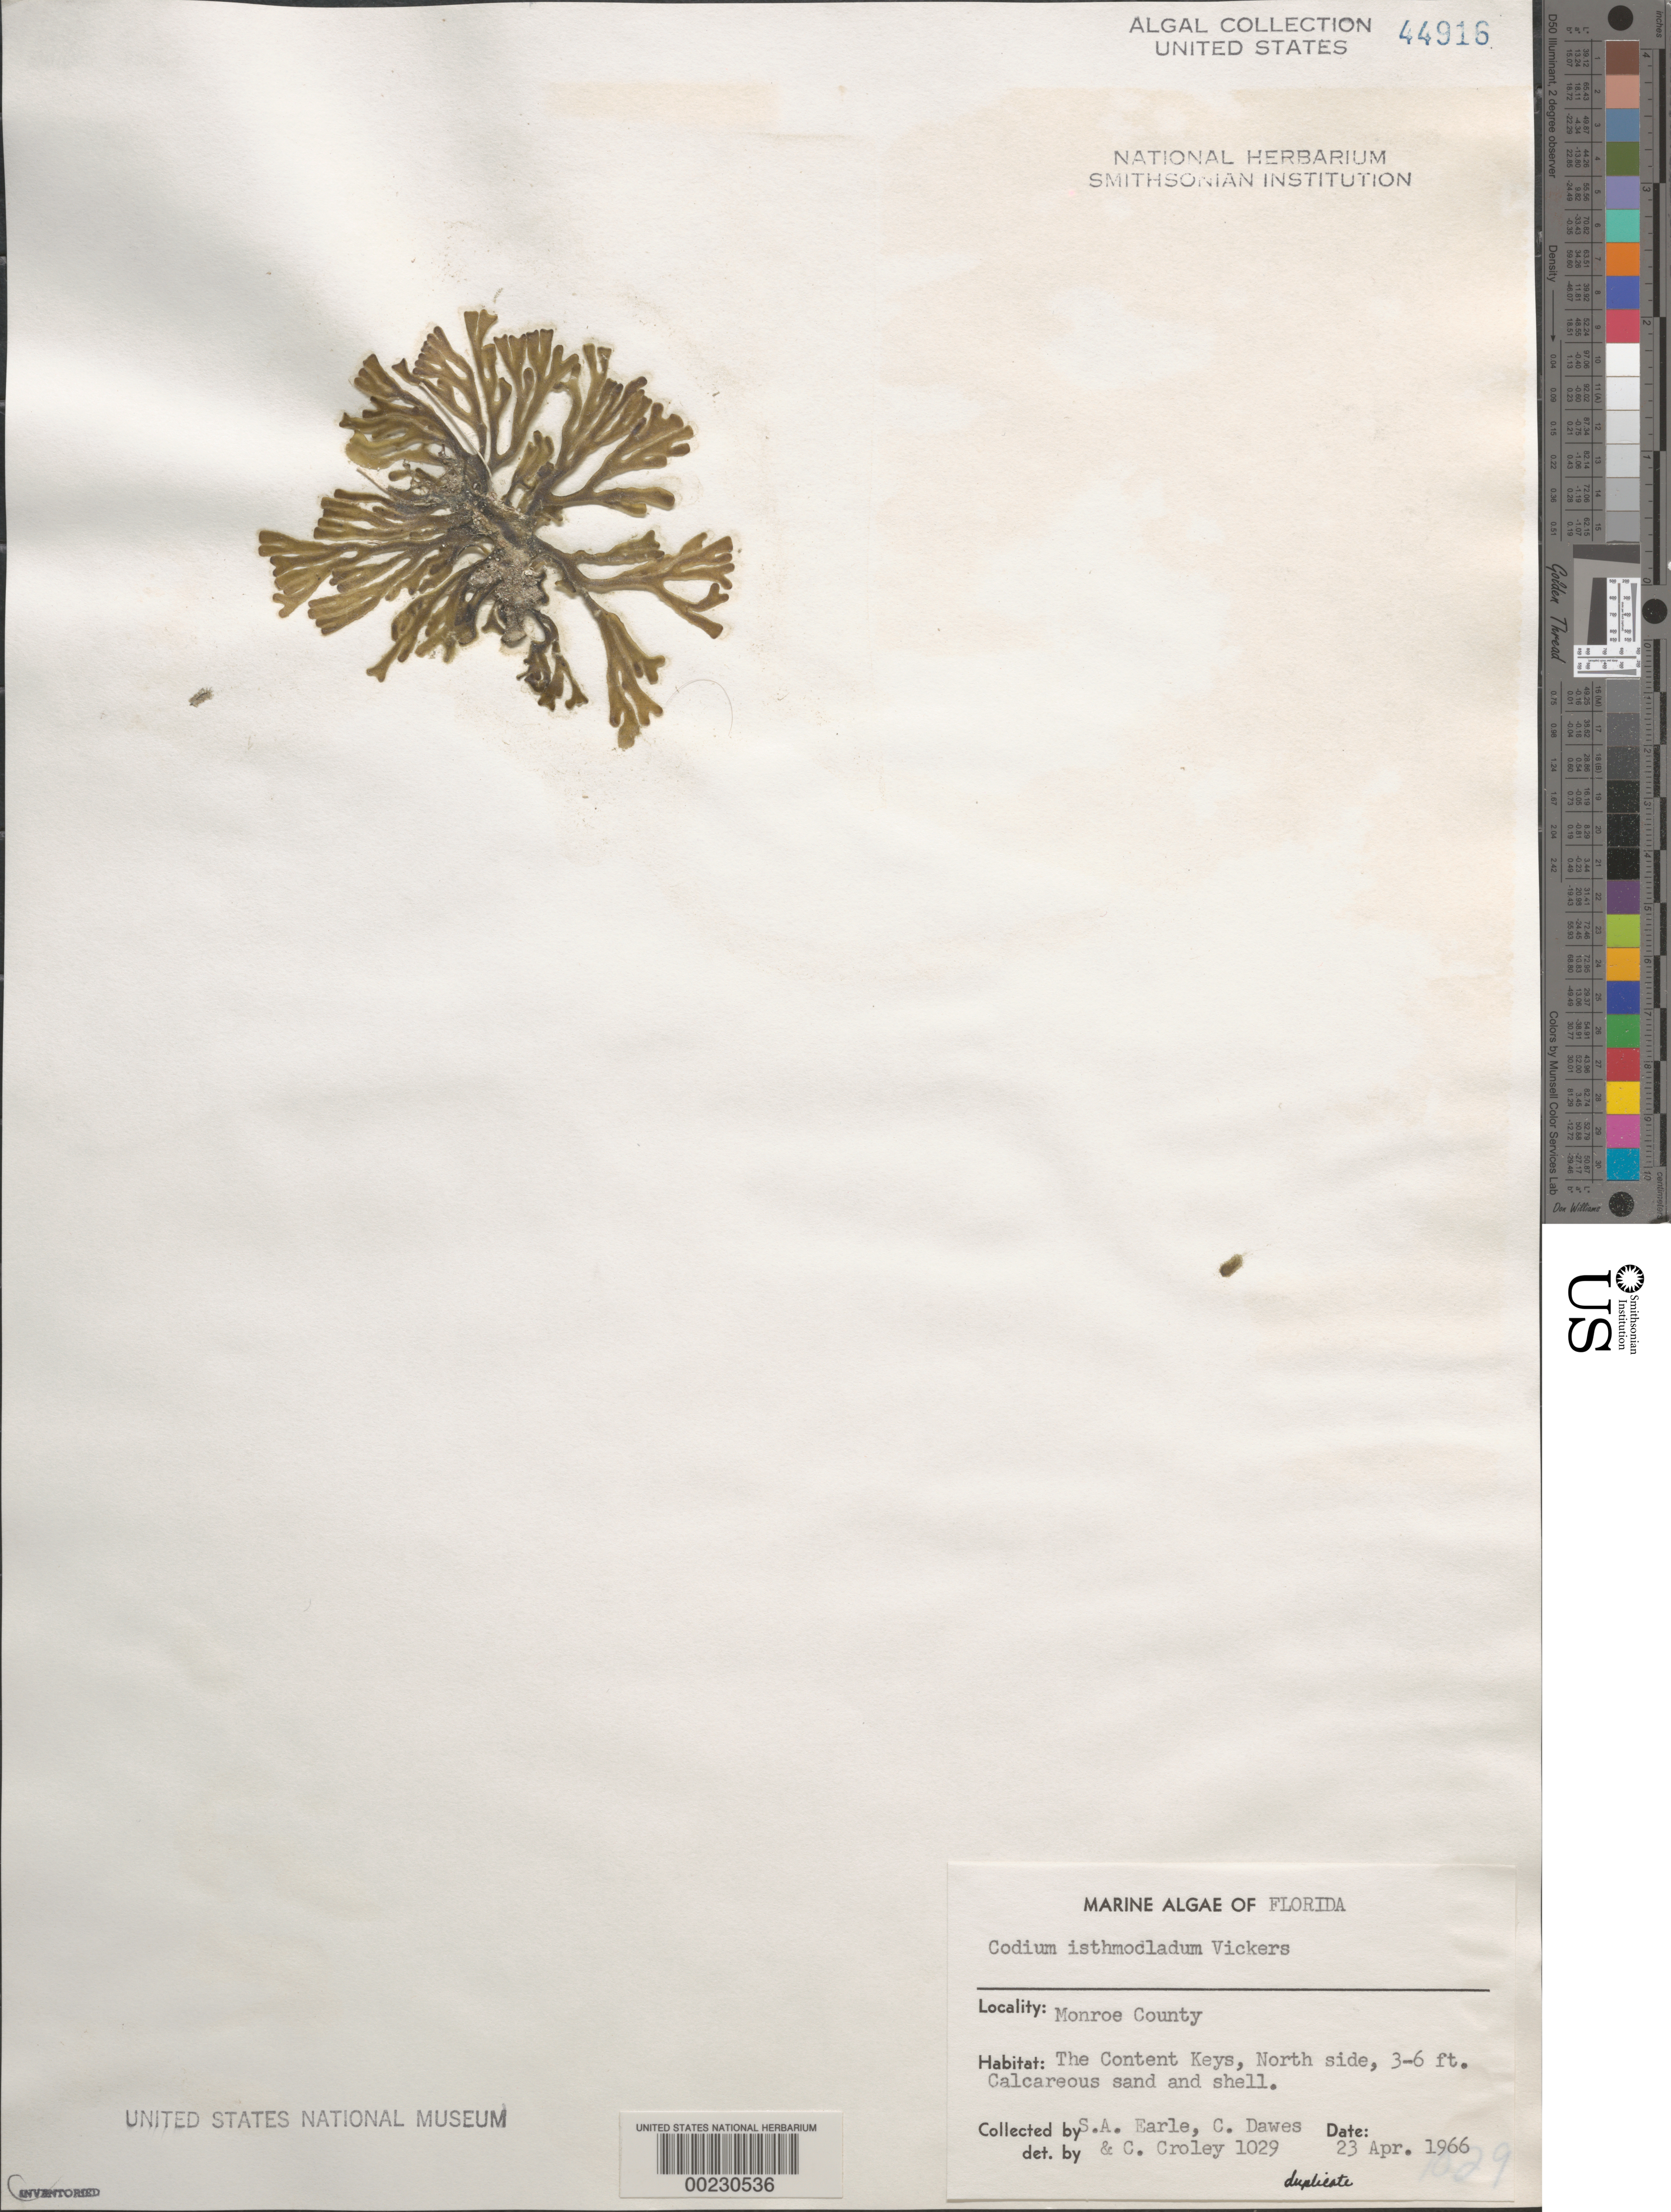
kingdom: Plantae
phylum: Chlorophyta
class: Ulvophyceae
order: Bryopsidales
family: Codiaceae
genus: Codium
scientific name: Codium isthmocladum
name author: Vickers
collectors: S. A. Earle, C. Dawes & F. C. Croley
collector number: FCC 1029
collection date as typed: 23 Apr 1966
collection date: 1966-04-23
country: United States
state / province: Florida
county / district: Monroe County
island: Content Keys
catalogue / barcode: US 44916